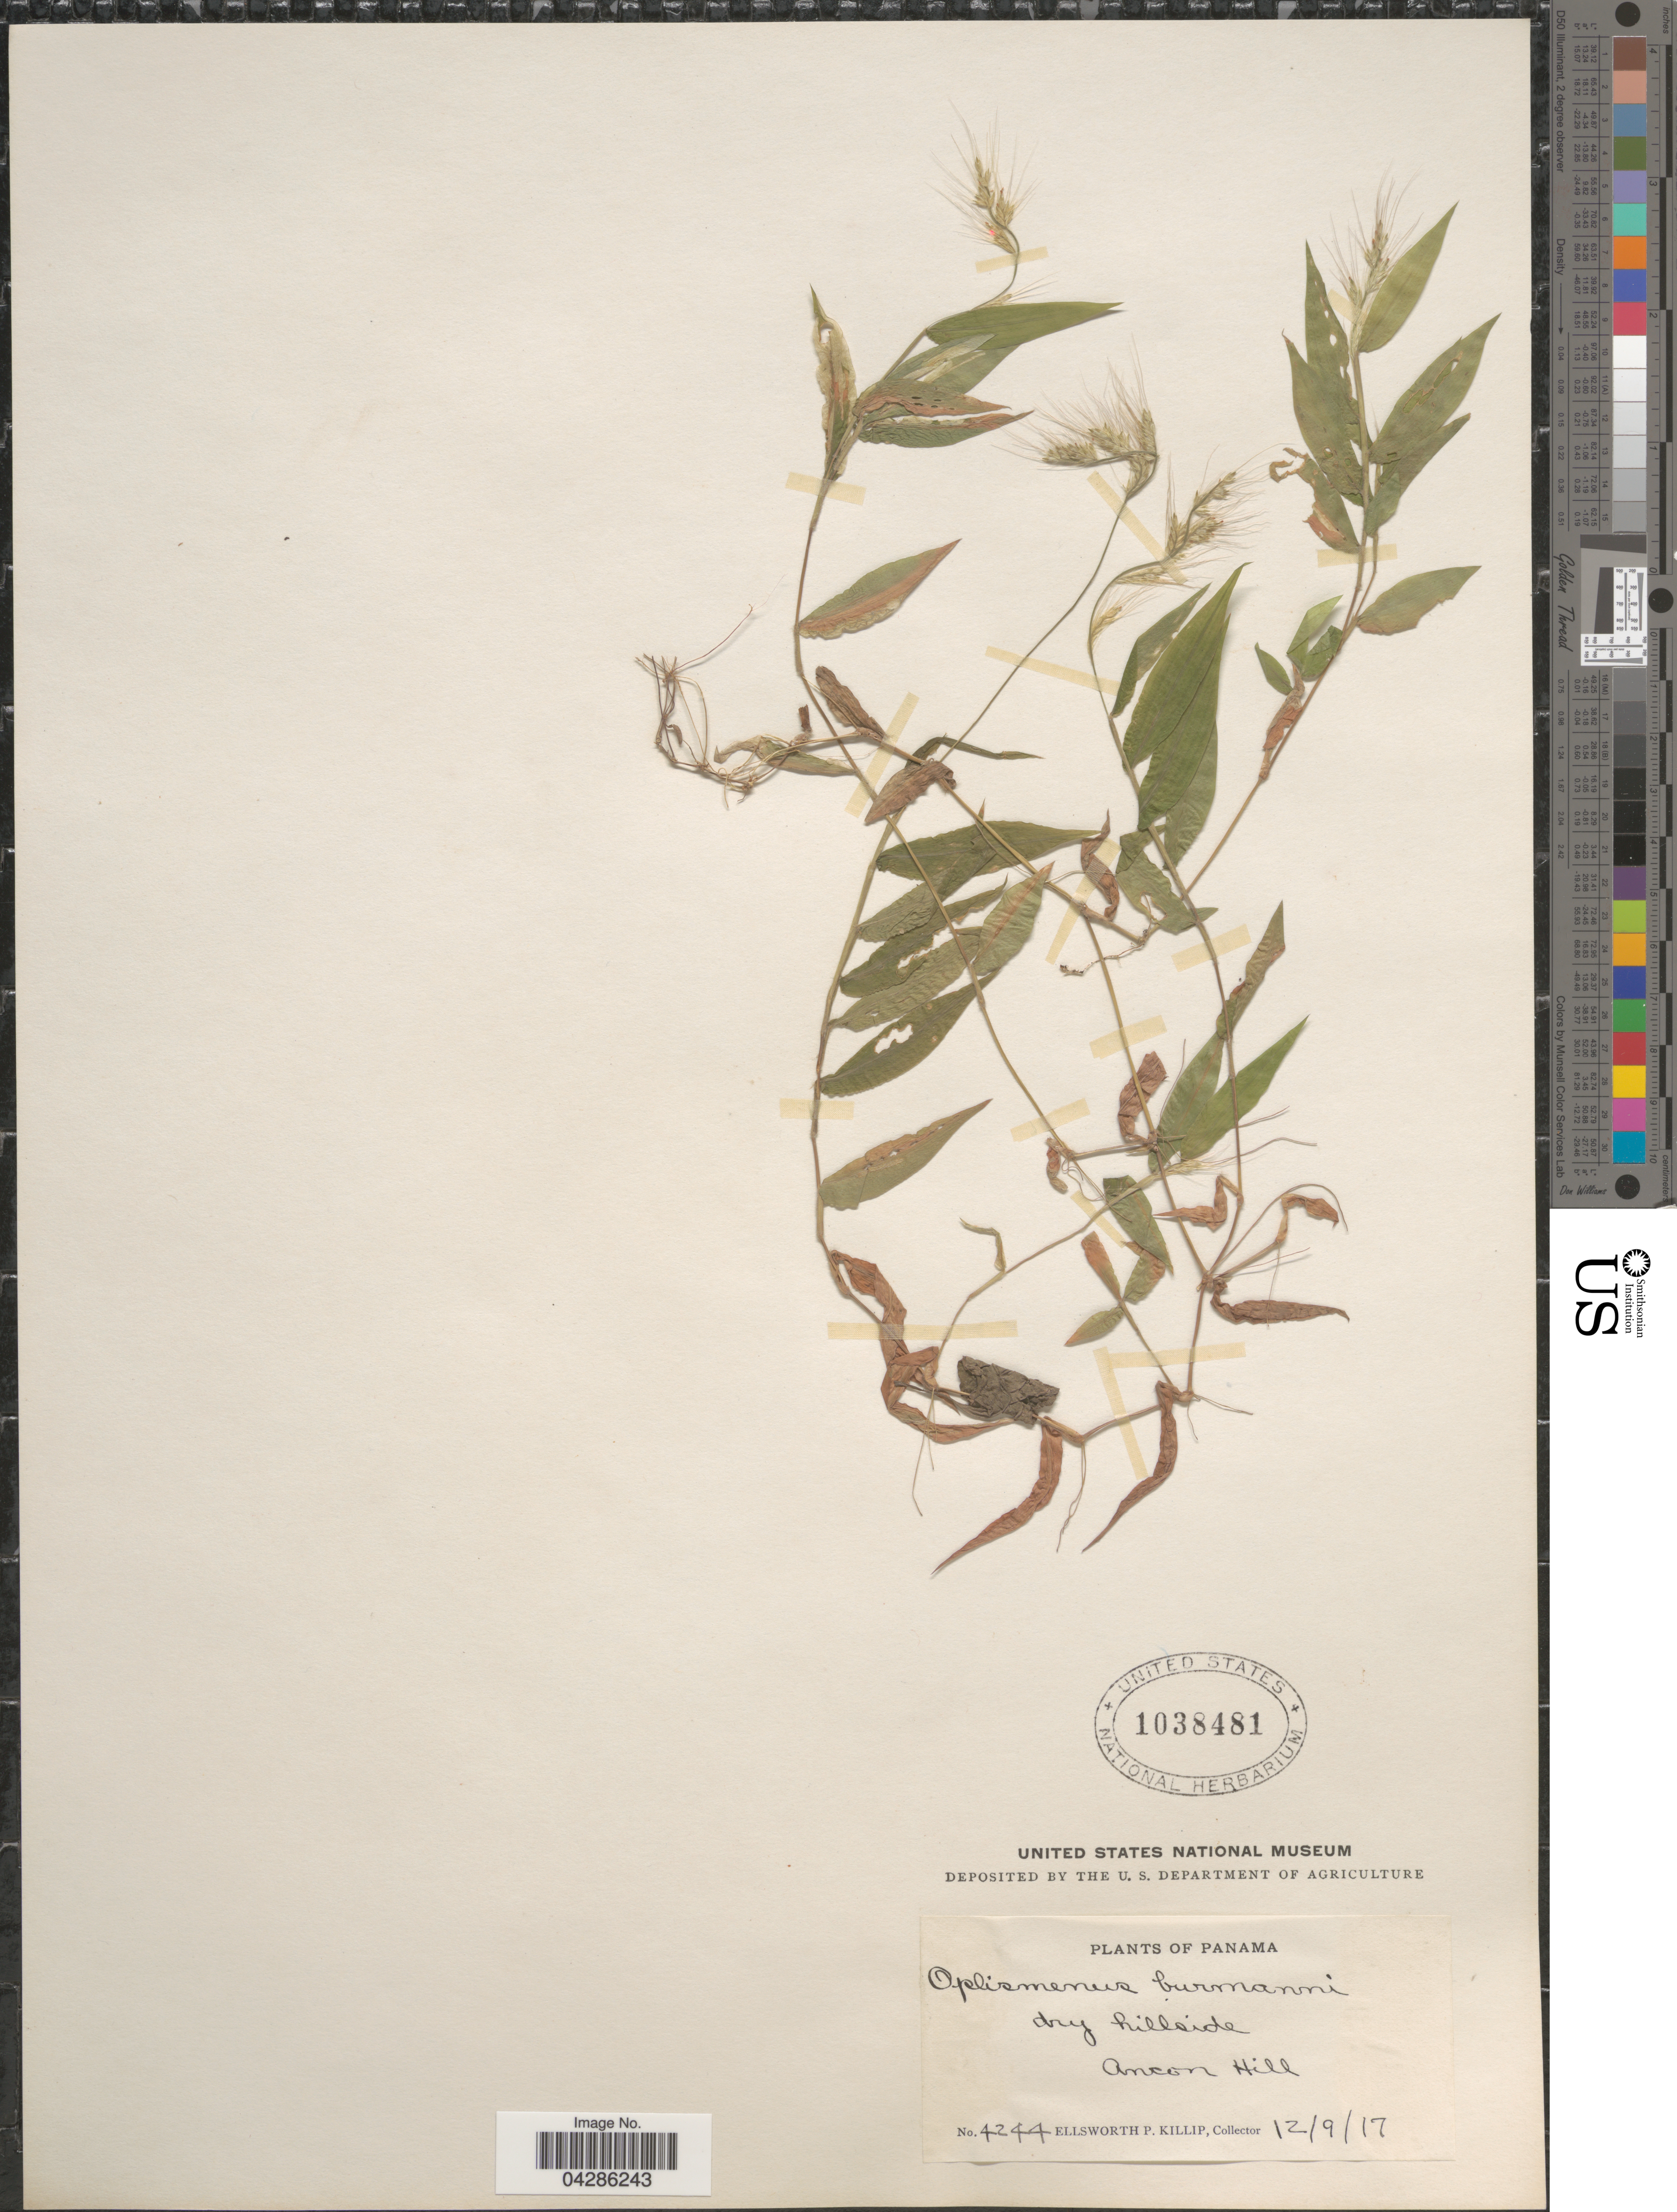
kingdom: Plantae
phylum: Tracheophyta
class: Liliopsida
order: Poales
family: Poaceae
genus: Oplismenus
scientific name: Oplismenus burmannii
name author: (Retz.) P. Beauv.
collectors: E. P. Killip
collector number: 4244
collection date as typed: Transcribed d/m/y: 12/9/17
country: Panama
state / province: Panamá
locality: Dry hillside. Ancon Hill.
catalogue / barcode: US 1038481